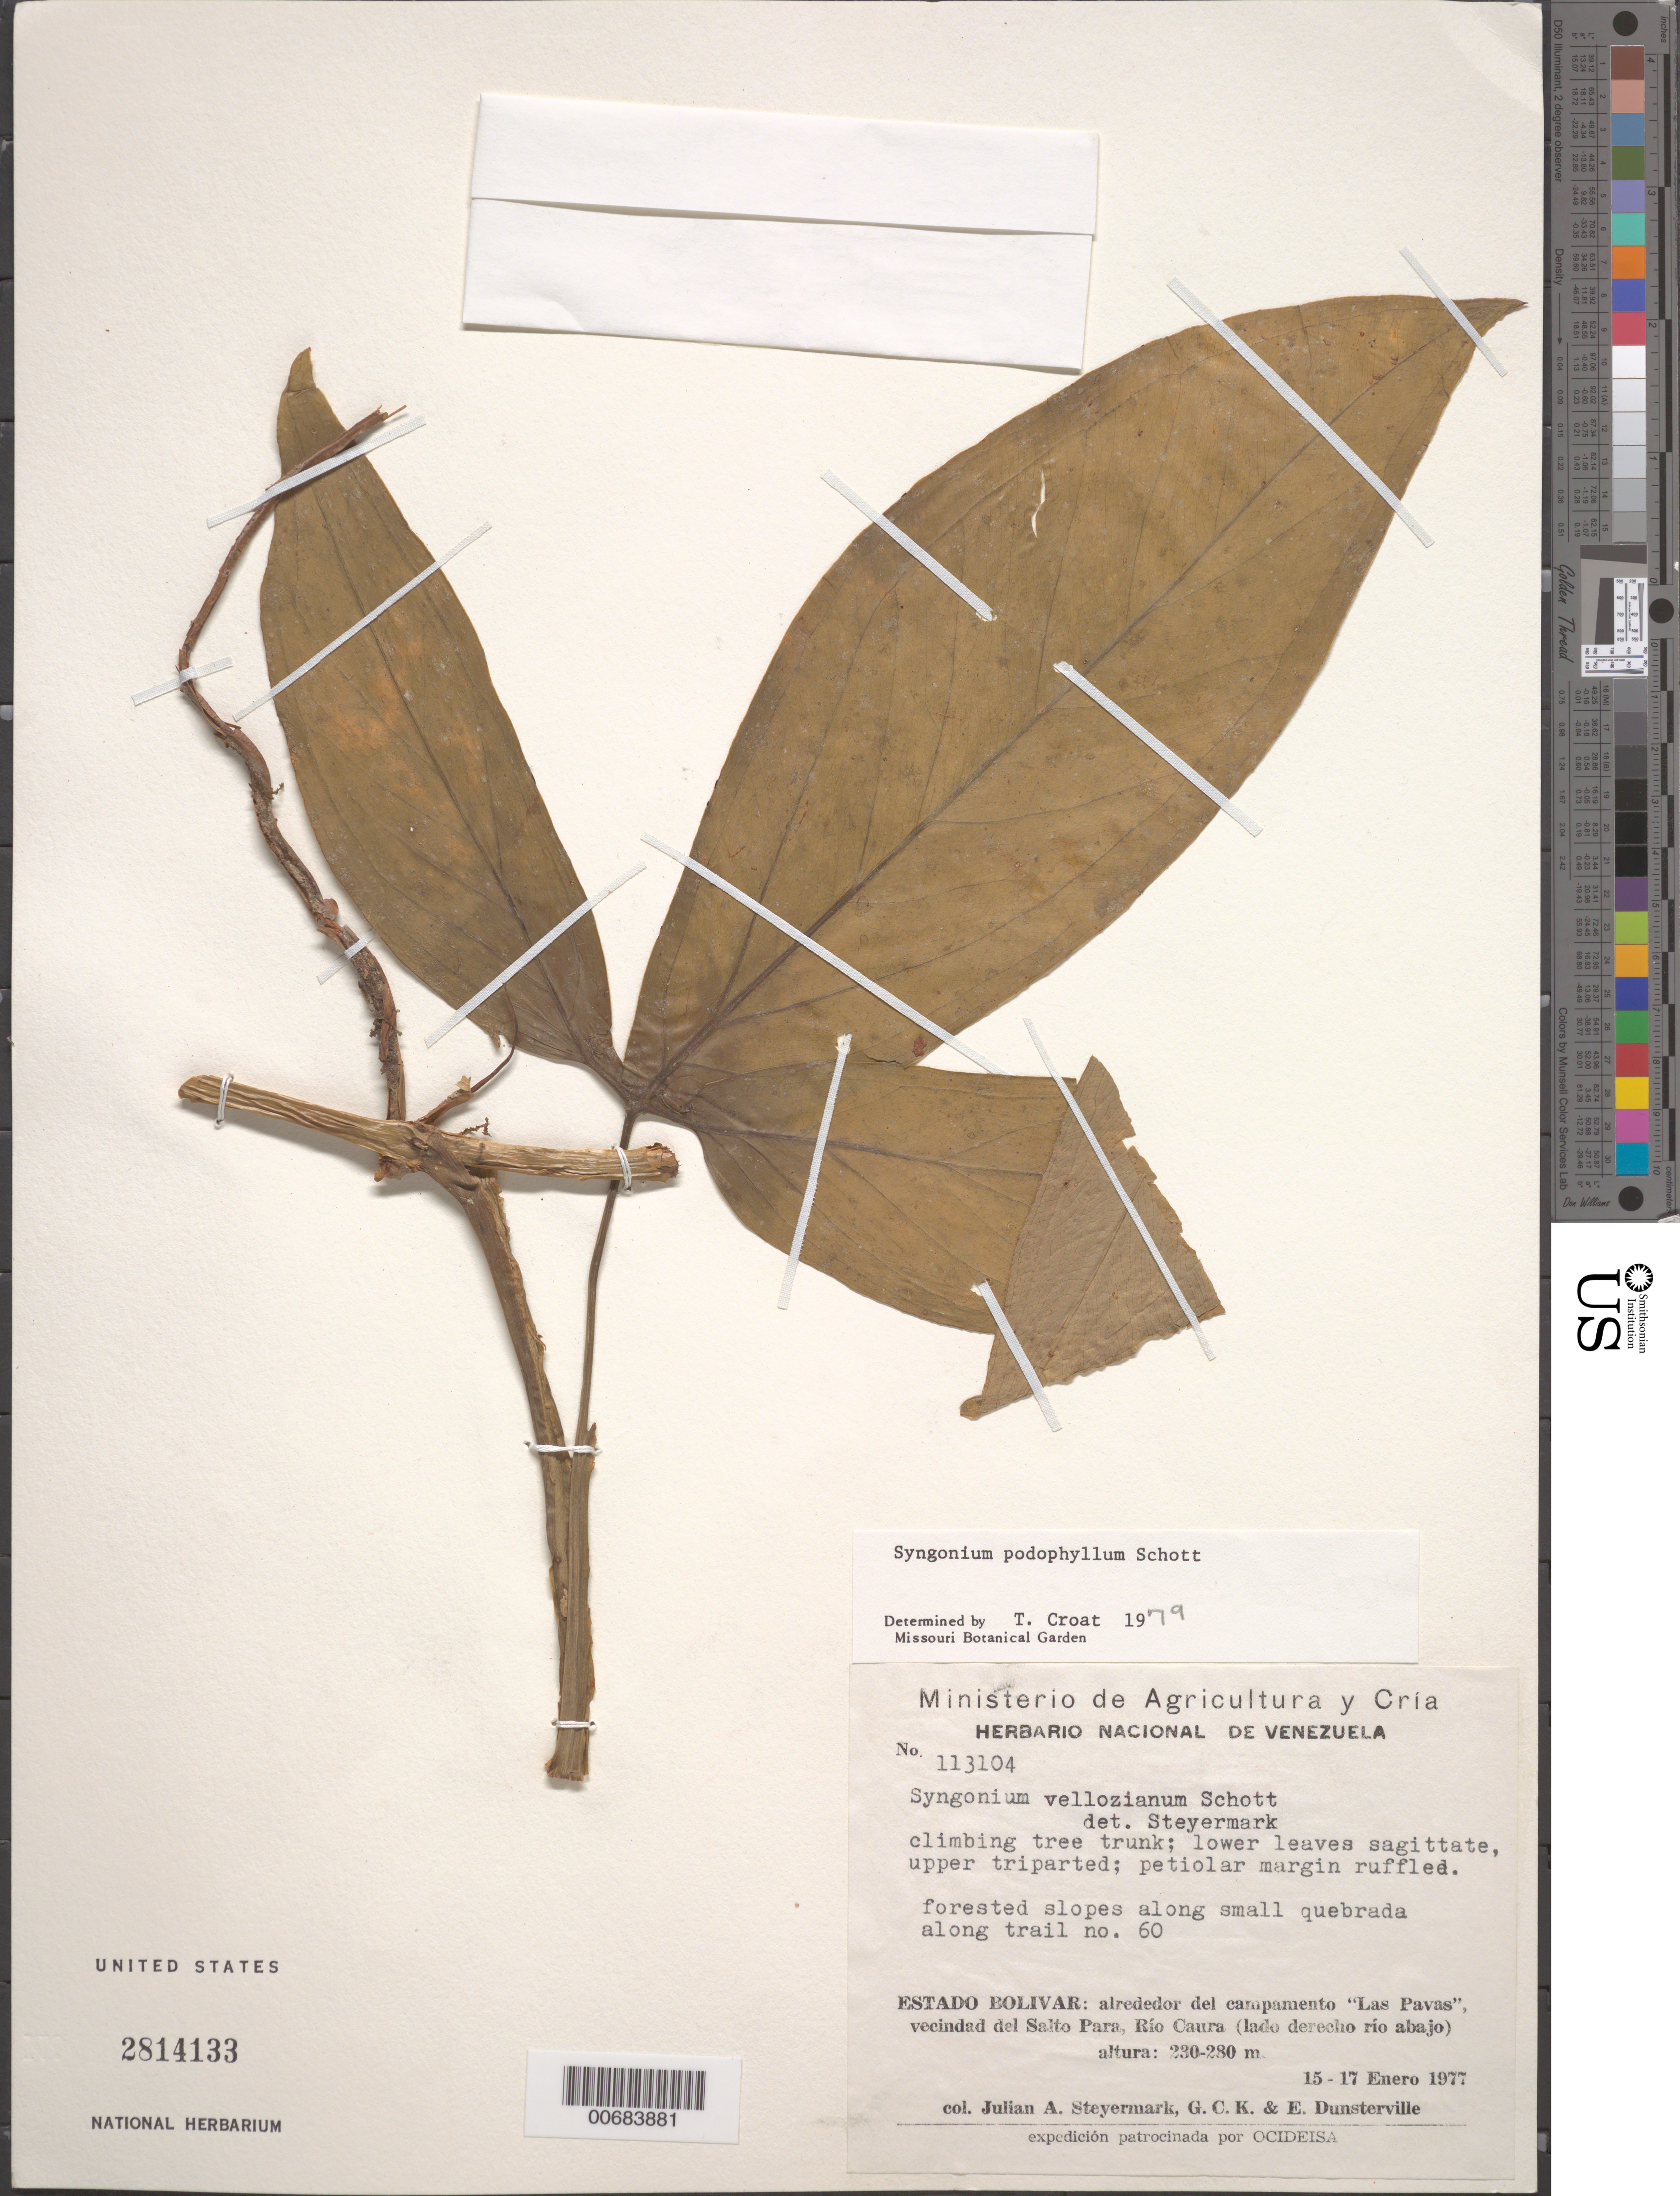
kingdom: Plantae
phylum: Tracheophyta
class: Liliopsida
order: Alismatales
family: Araceae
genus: Syngonium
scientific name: Syngonium podophyllum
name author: Schott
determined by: Croat, Thomas B., Missouri Botanical Garden (MO)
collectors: J. Steyermark, G. C. K. Dunsterville & E. Dunsterville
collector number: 113104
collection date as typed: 15-Jan-77 to 17-Jan-77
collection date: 1977-01-15/1977-01-17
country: Venezuela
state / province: Bolívar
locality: Campamento "Las Pavas," in vicinity of Salto Para, Río Caura (right bank of river)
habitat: Forested slopes along small gorge, along trail no. 60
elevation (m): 230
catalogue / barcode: US 2814133